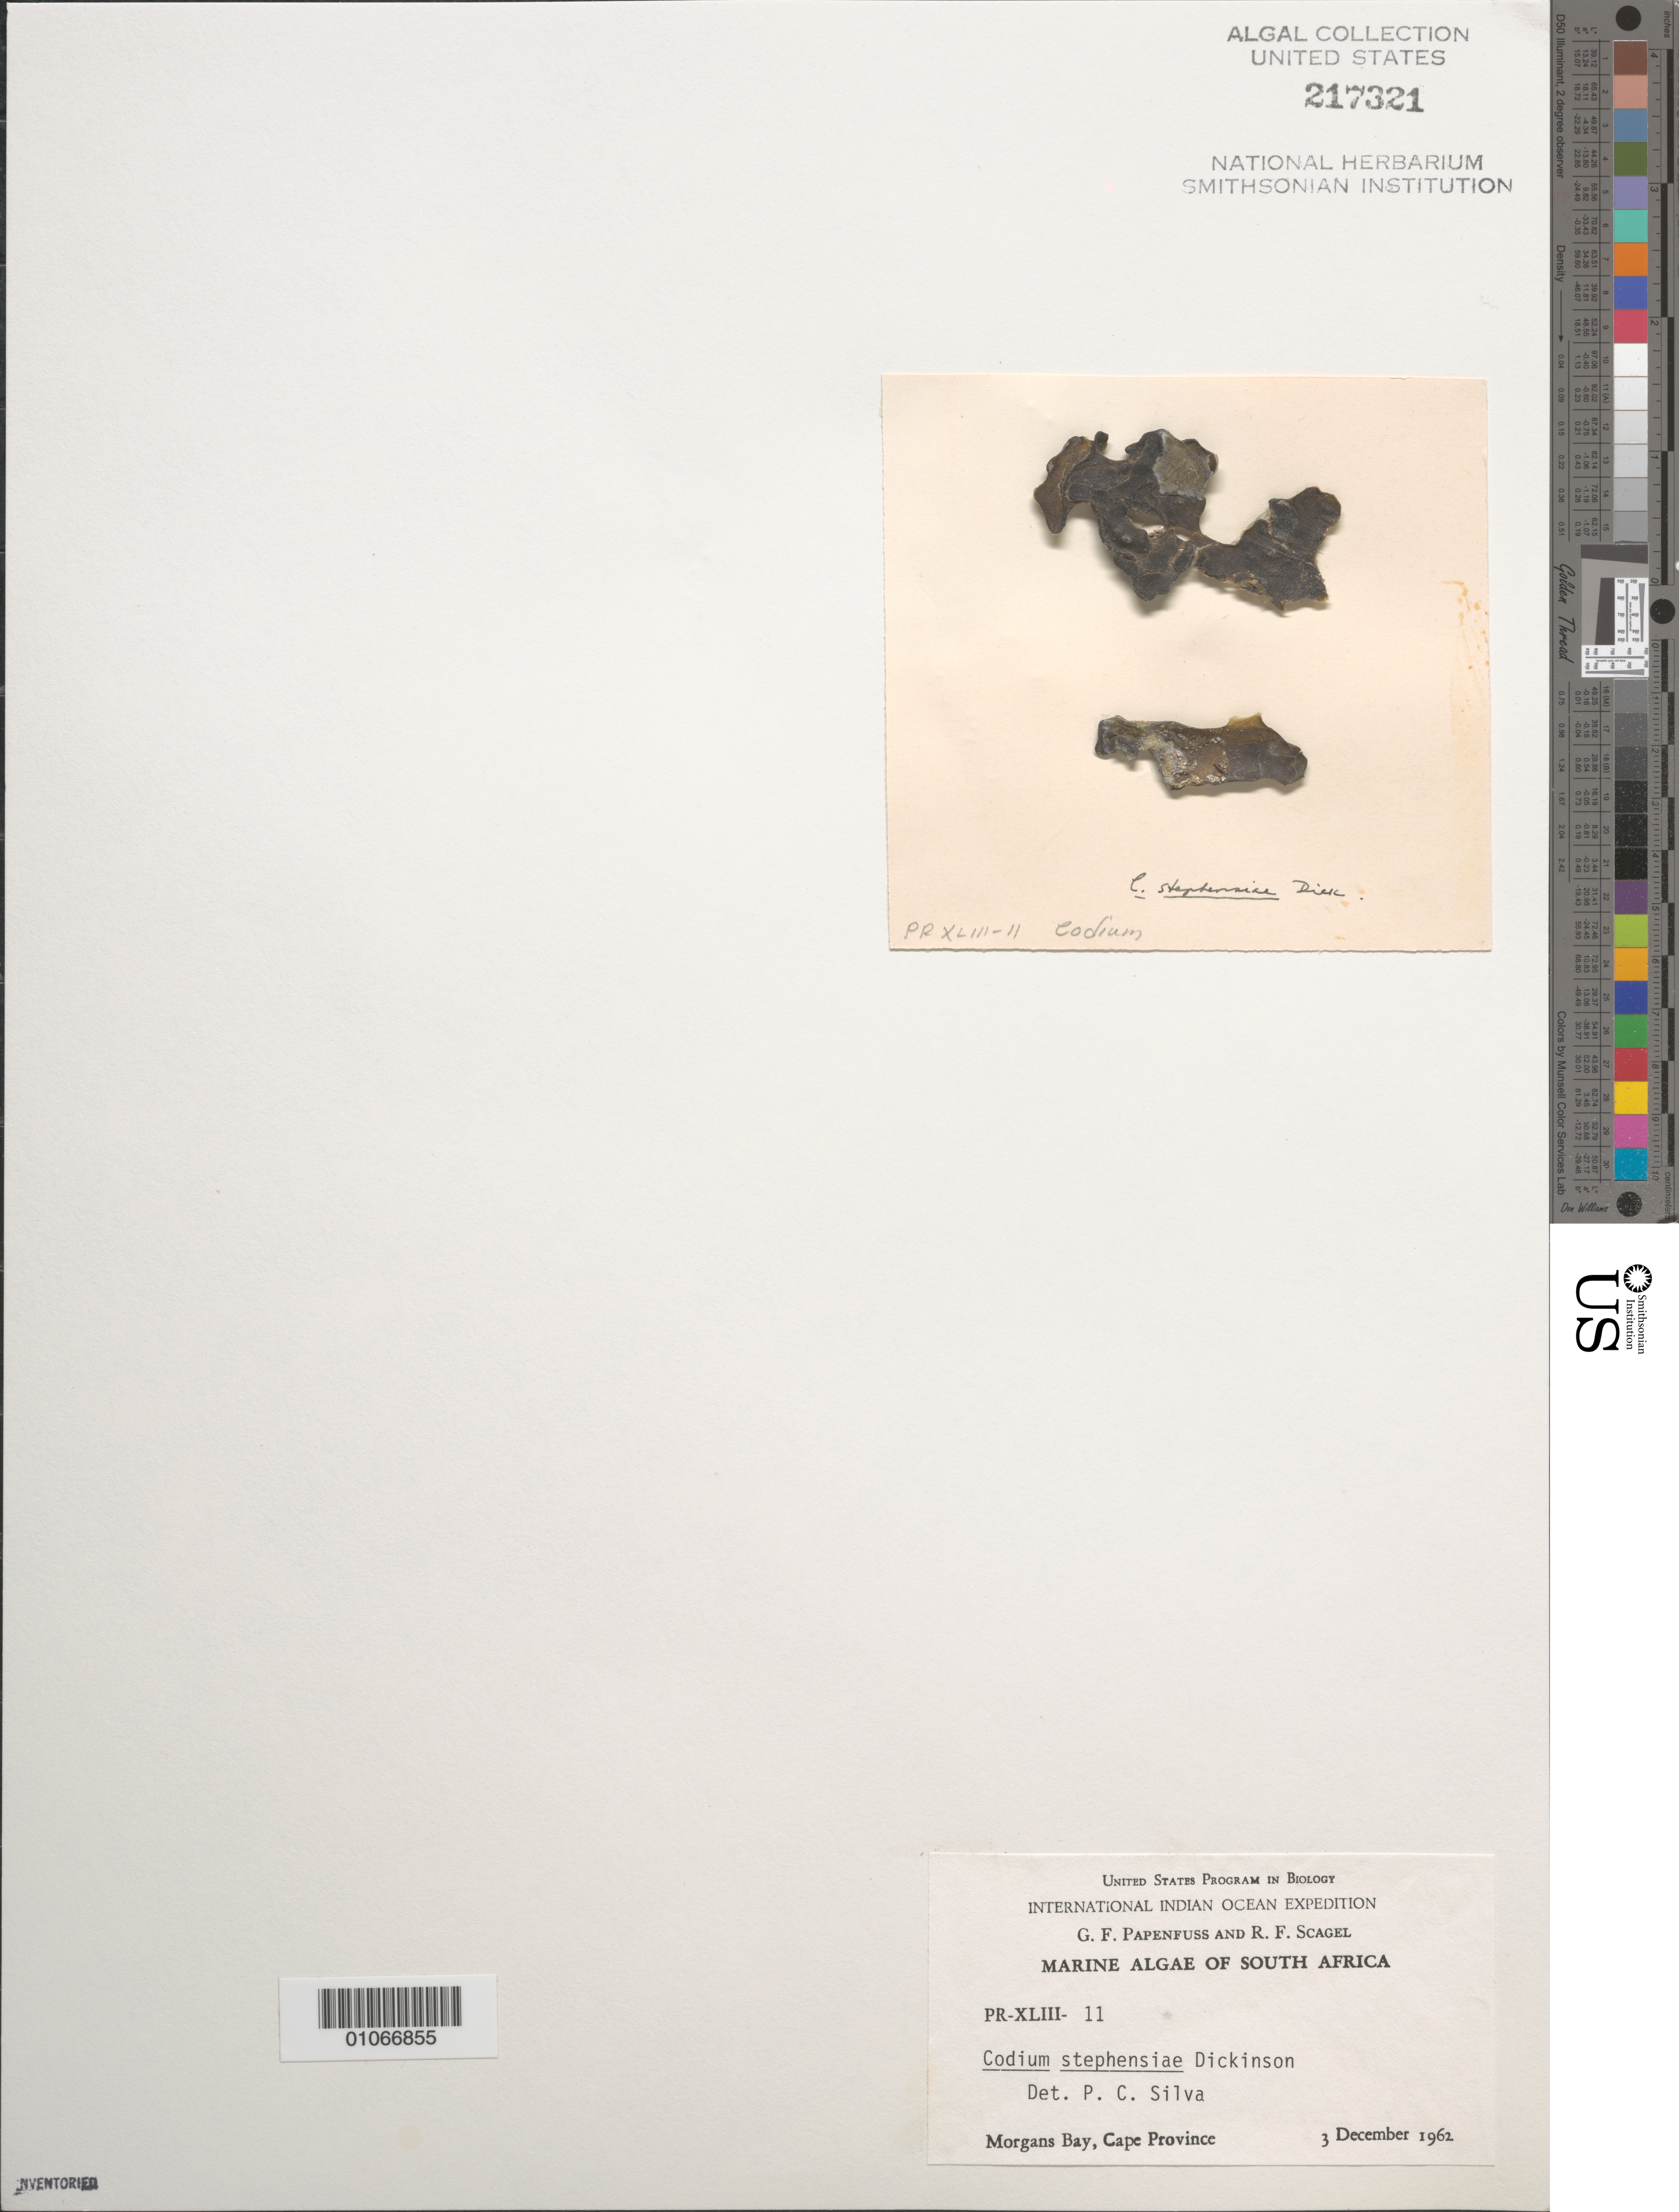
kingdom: Plantae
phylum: Chlorophyta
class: Ulvophyceae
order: Bryopsidales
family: Codiaceae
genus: Codium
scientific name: Codium stephensiae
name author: C.I. Dickinson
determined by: Silva, P. C.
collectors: G. Papenfuss & R. F. Scagel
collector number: PR-XLIII-11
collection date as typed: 03 Dec 1962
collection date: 1962-12-03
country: South Africa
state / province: Eastern Cape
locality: Morgans Bay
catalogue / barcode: US 217321